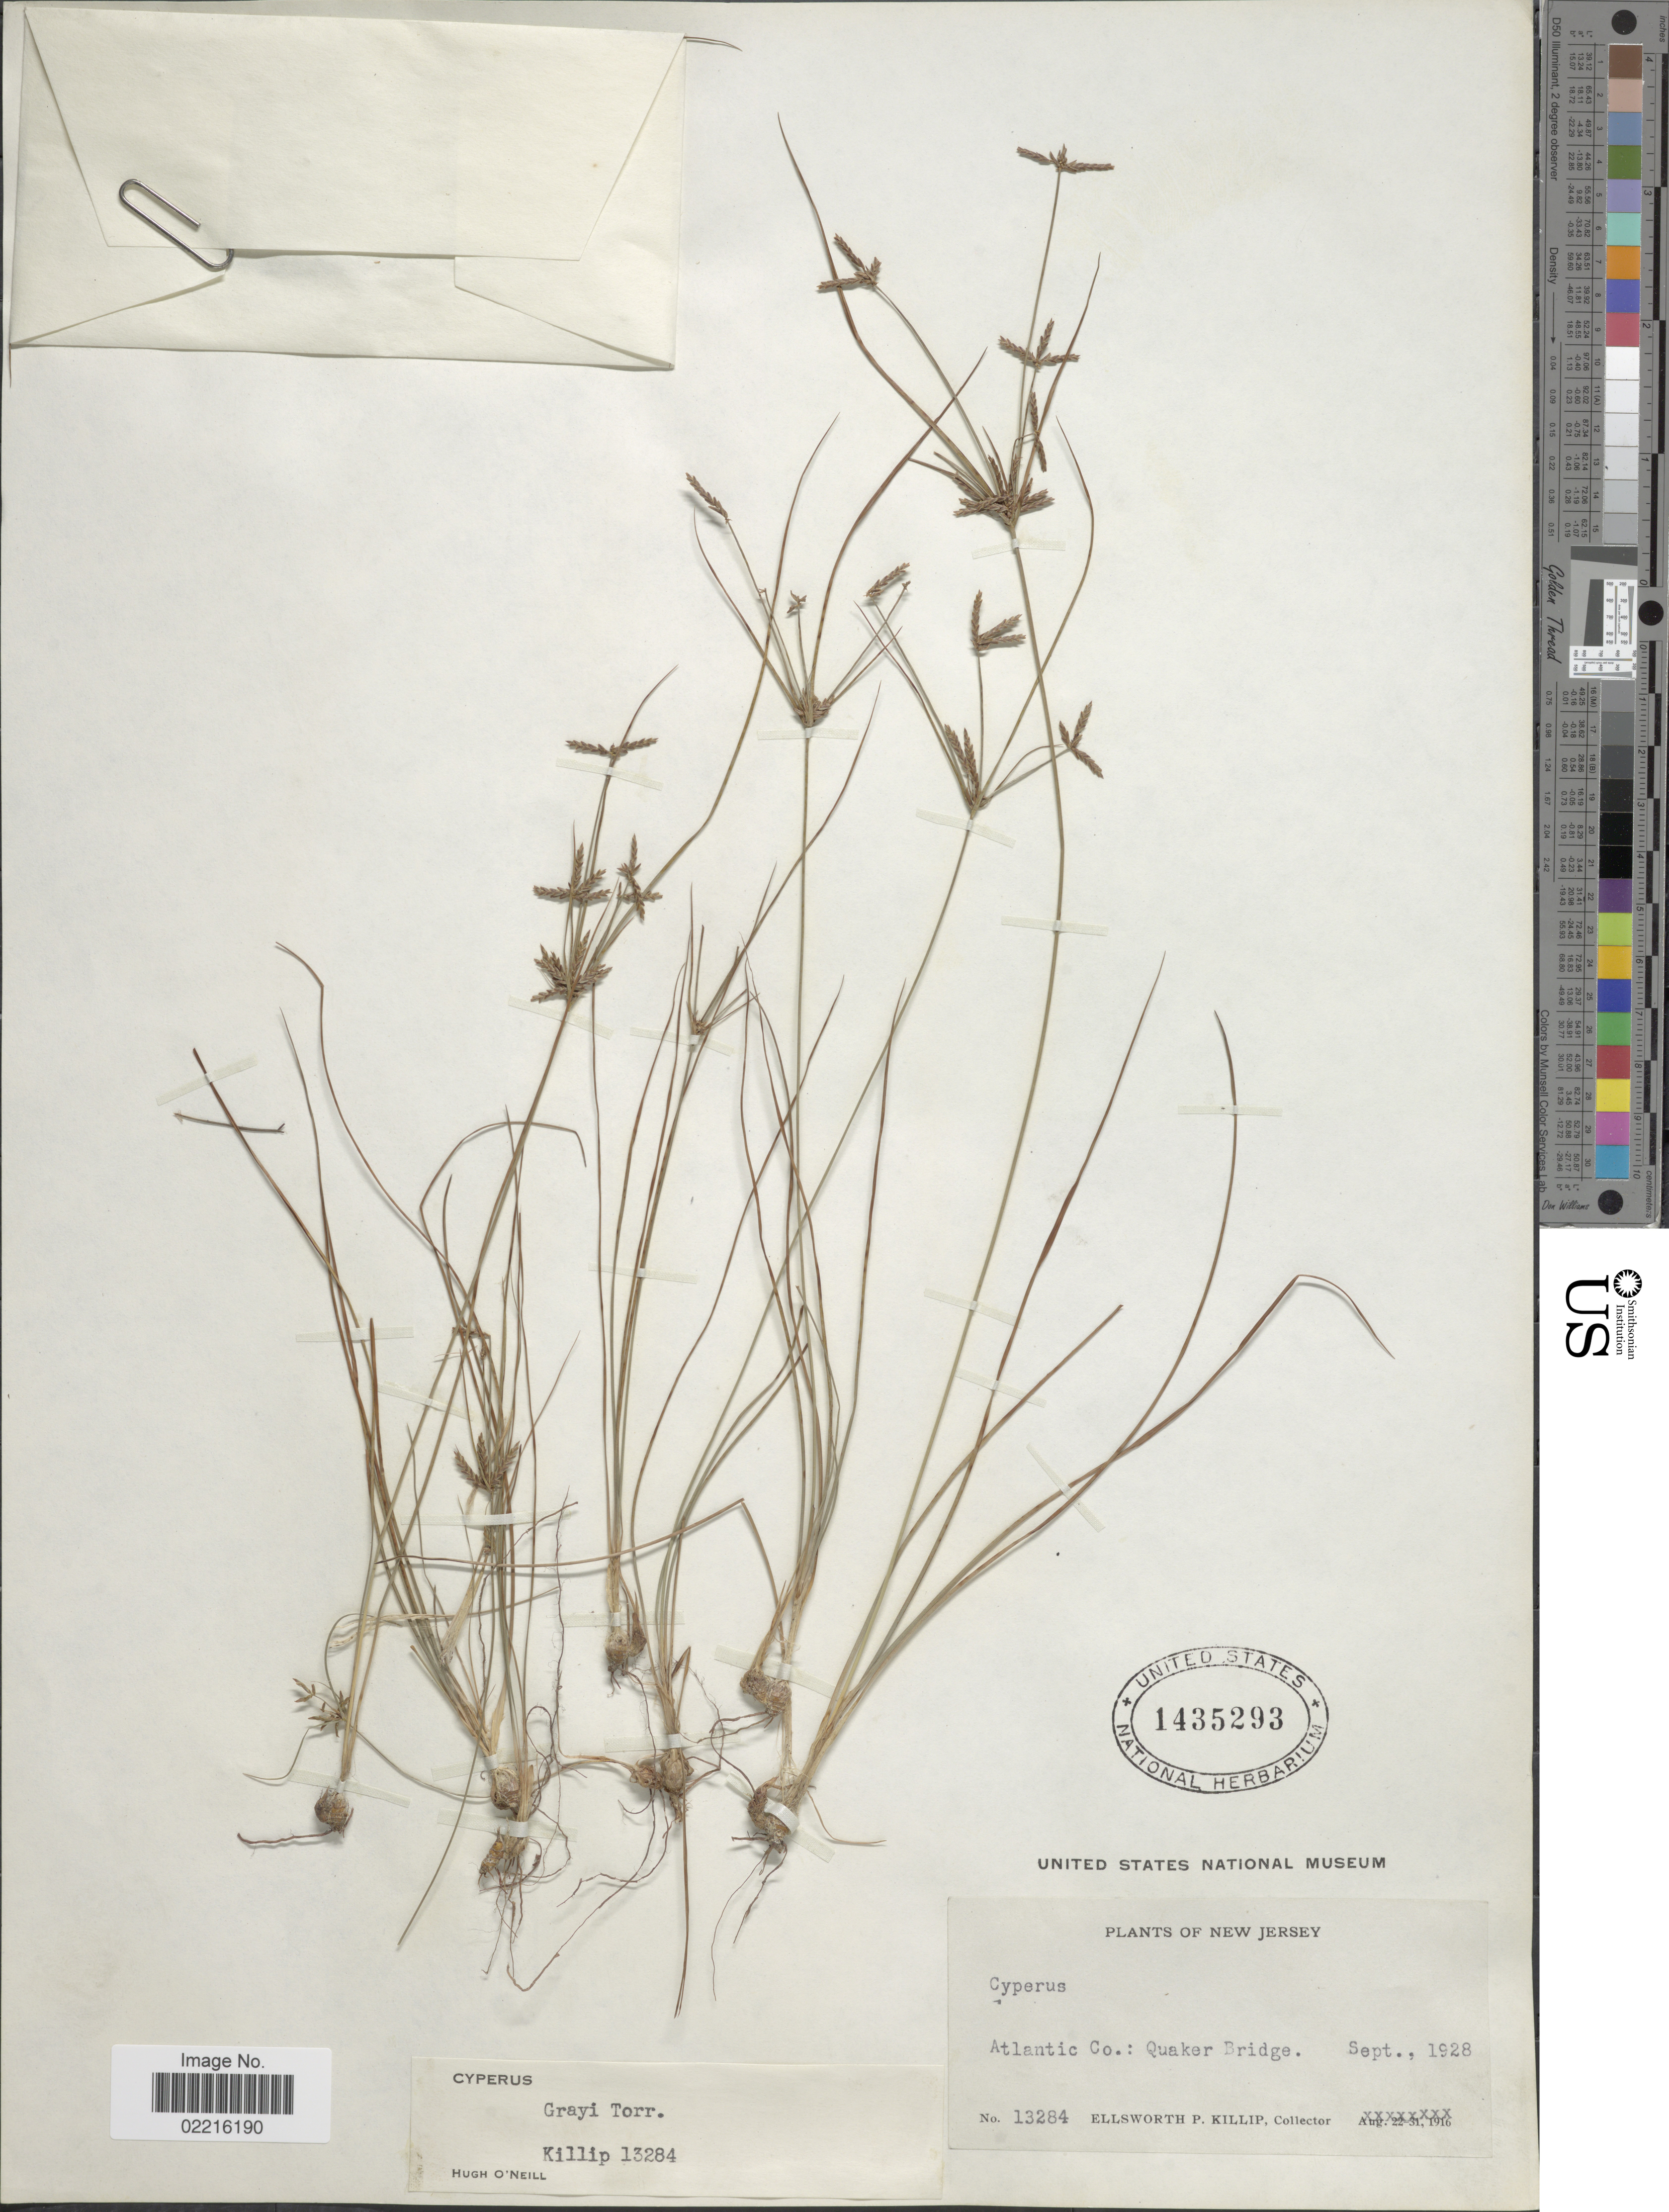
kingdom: Plantae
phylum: Tracheophyta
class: Liliopsida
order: Poales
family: Cyperaceae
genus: Cyperus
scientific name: Cyperus grayi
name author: Torr.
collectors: E. P. Killip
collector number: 13284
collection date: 1928-09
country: United States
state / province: New Jersey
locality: Atlantic Co: Quaker Bridge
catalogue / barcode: US 1435293